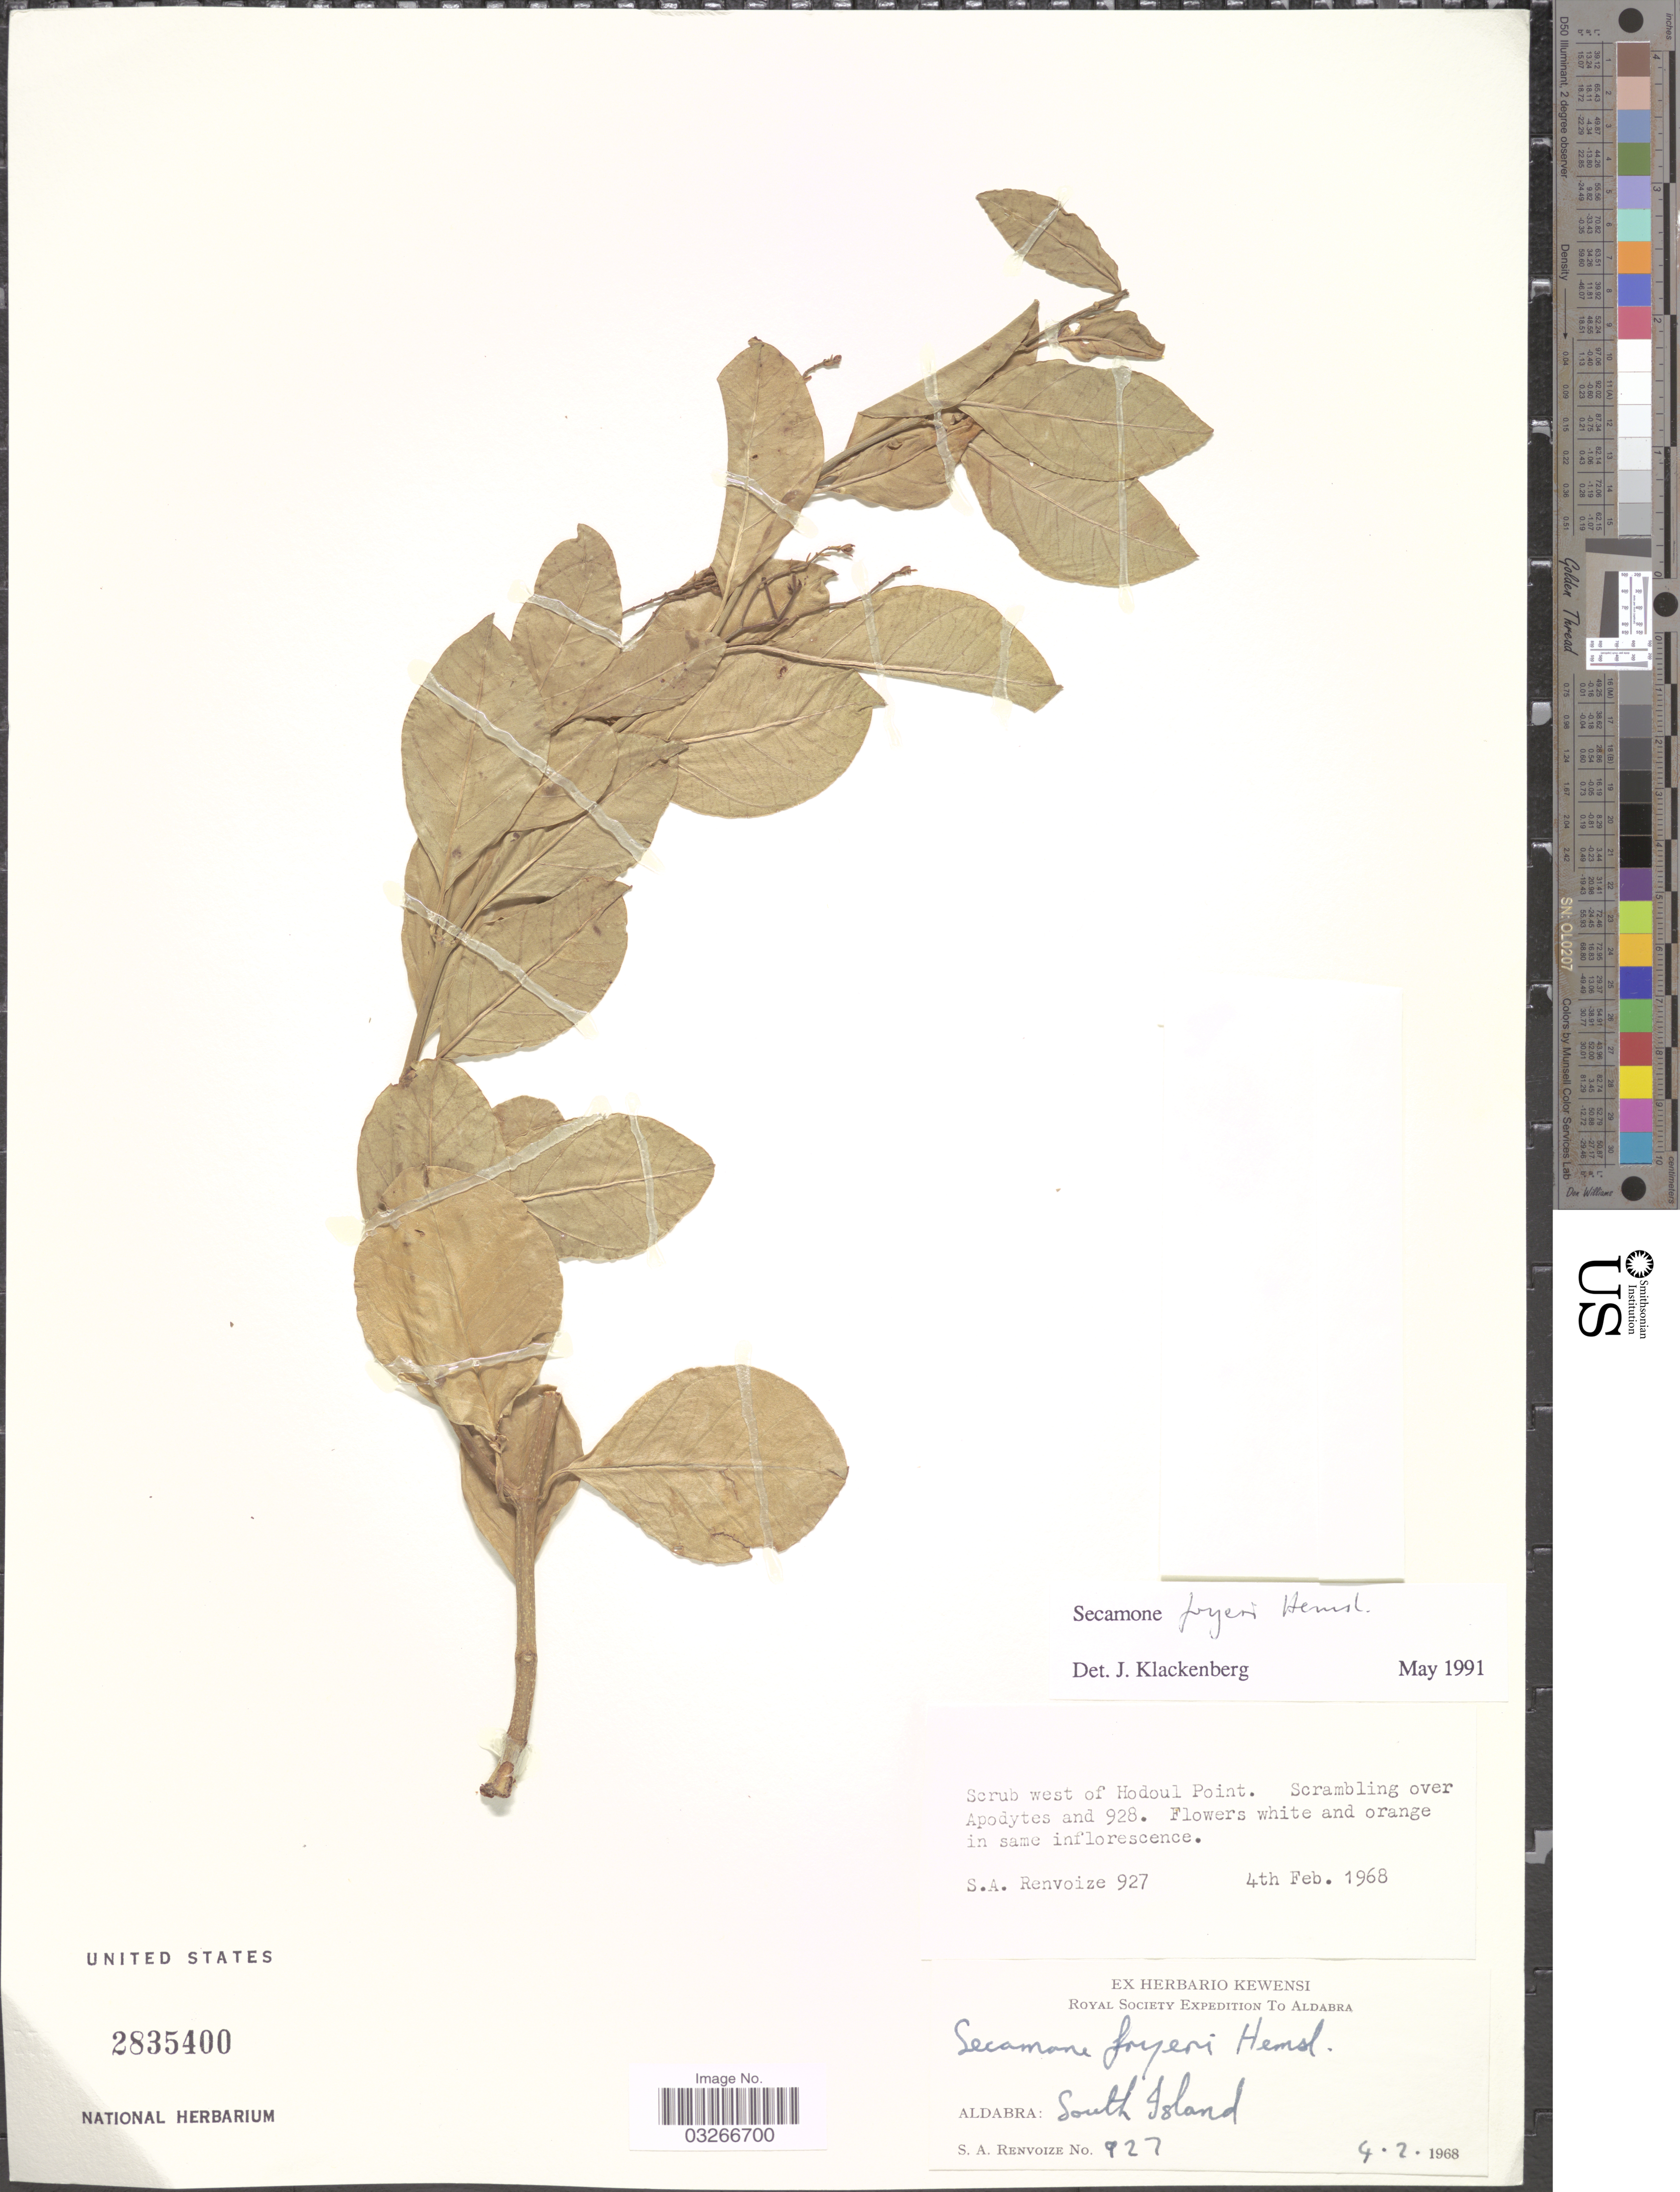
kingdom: Plantae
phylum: Tracheophyta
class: Magnoliopsida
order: Gentianales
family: Apocynaceae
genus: Secamone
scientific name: Secamone fryeri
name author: Hemsl.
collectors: S. A. Renvoize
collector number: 927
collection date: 1968-02-04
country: Seychelles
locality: Scrub west of Hodoul Point. Aldabra: South Island.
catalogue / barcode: US 2835400